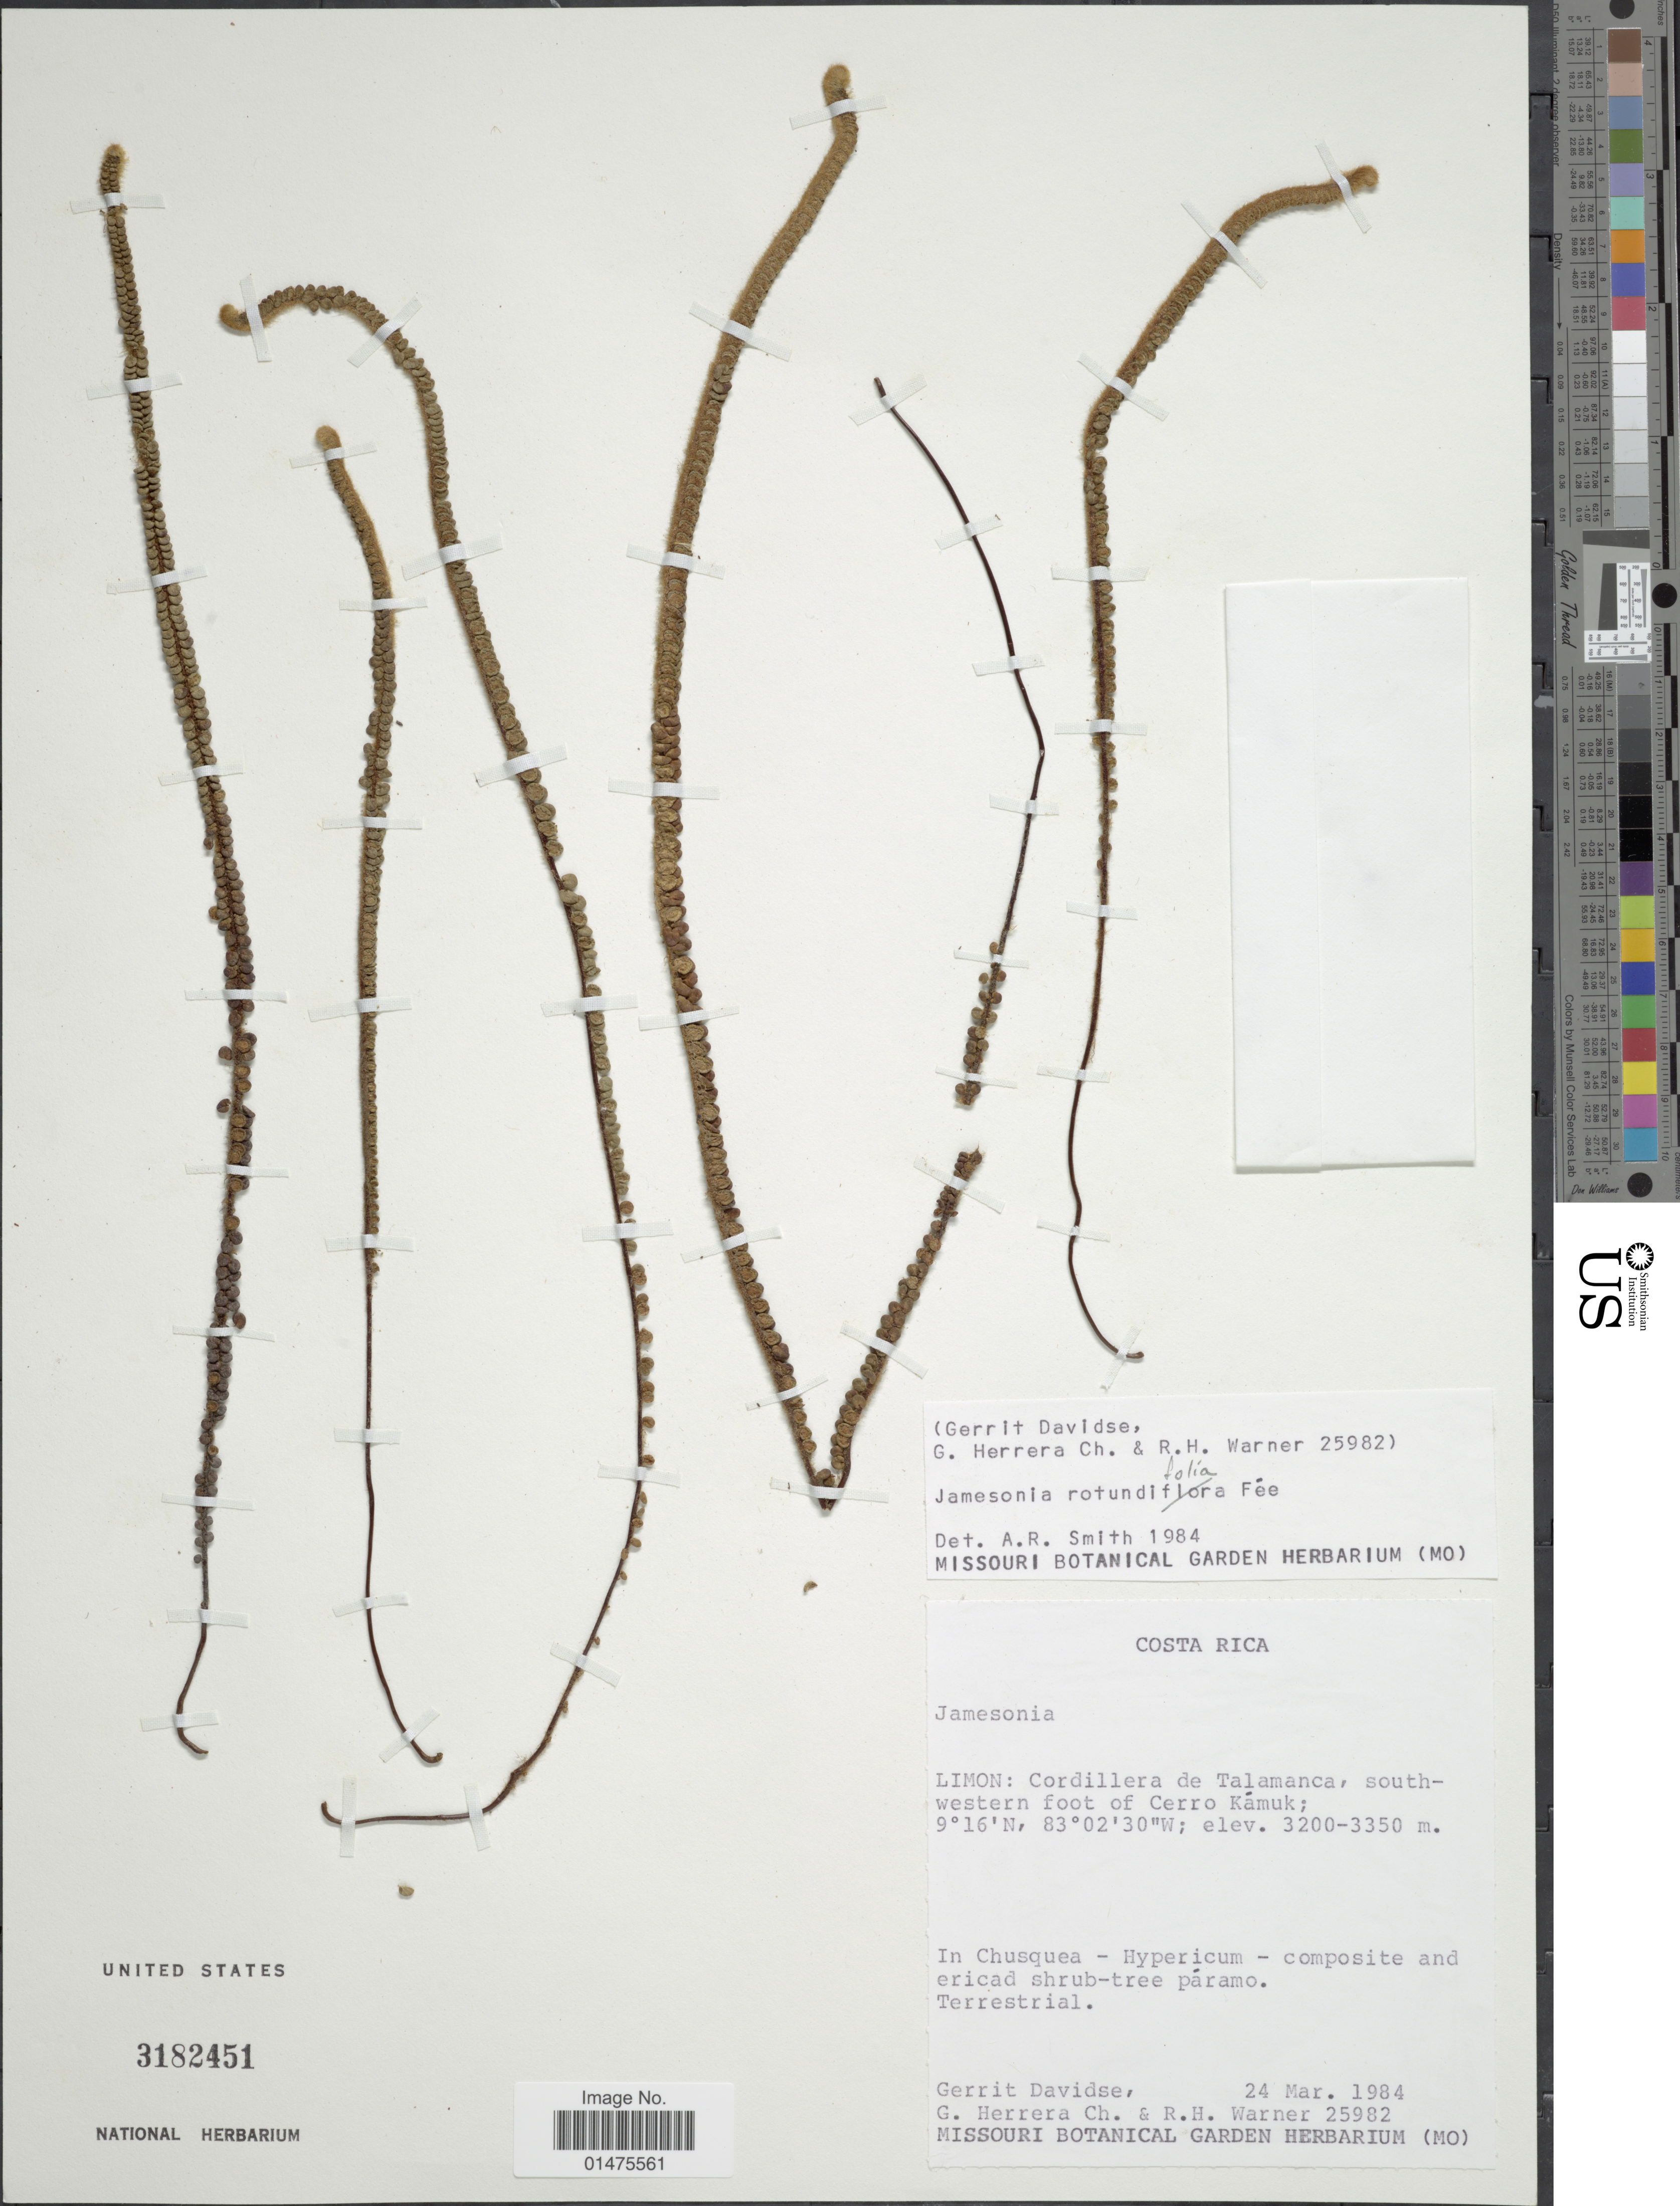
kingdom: Plantae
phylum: Tracheophyta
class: Polypodiopsida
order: Polypodiales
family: Pteridaceae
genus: Jamesonia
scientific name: Jamesonia rotundifolia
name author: Fée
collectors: G. Davidse, G. Herrera Ch. & R. H. Warner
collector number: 25982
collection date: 1984-03-24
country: Costa Rica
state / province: Limón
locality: Cordillera de Talamanca, south-eastern foot of Cerro Kámuk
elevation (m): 3200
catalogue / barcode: US 3182451